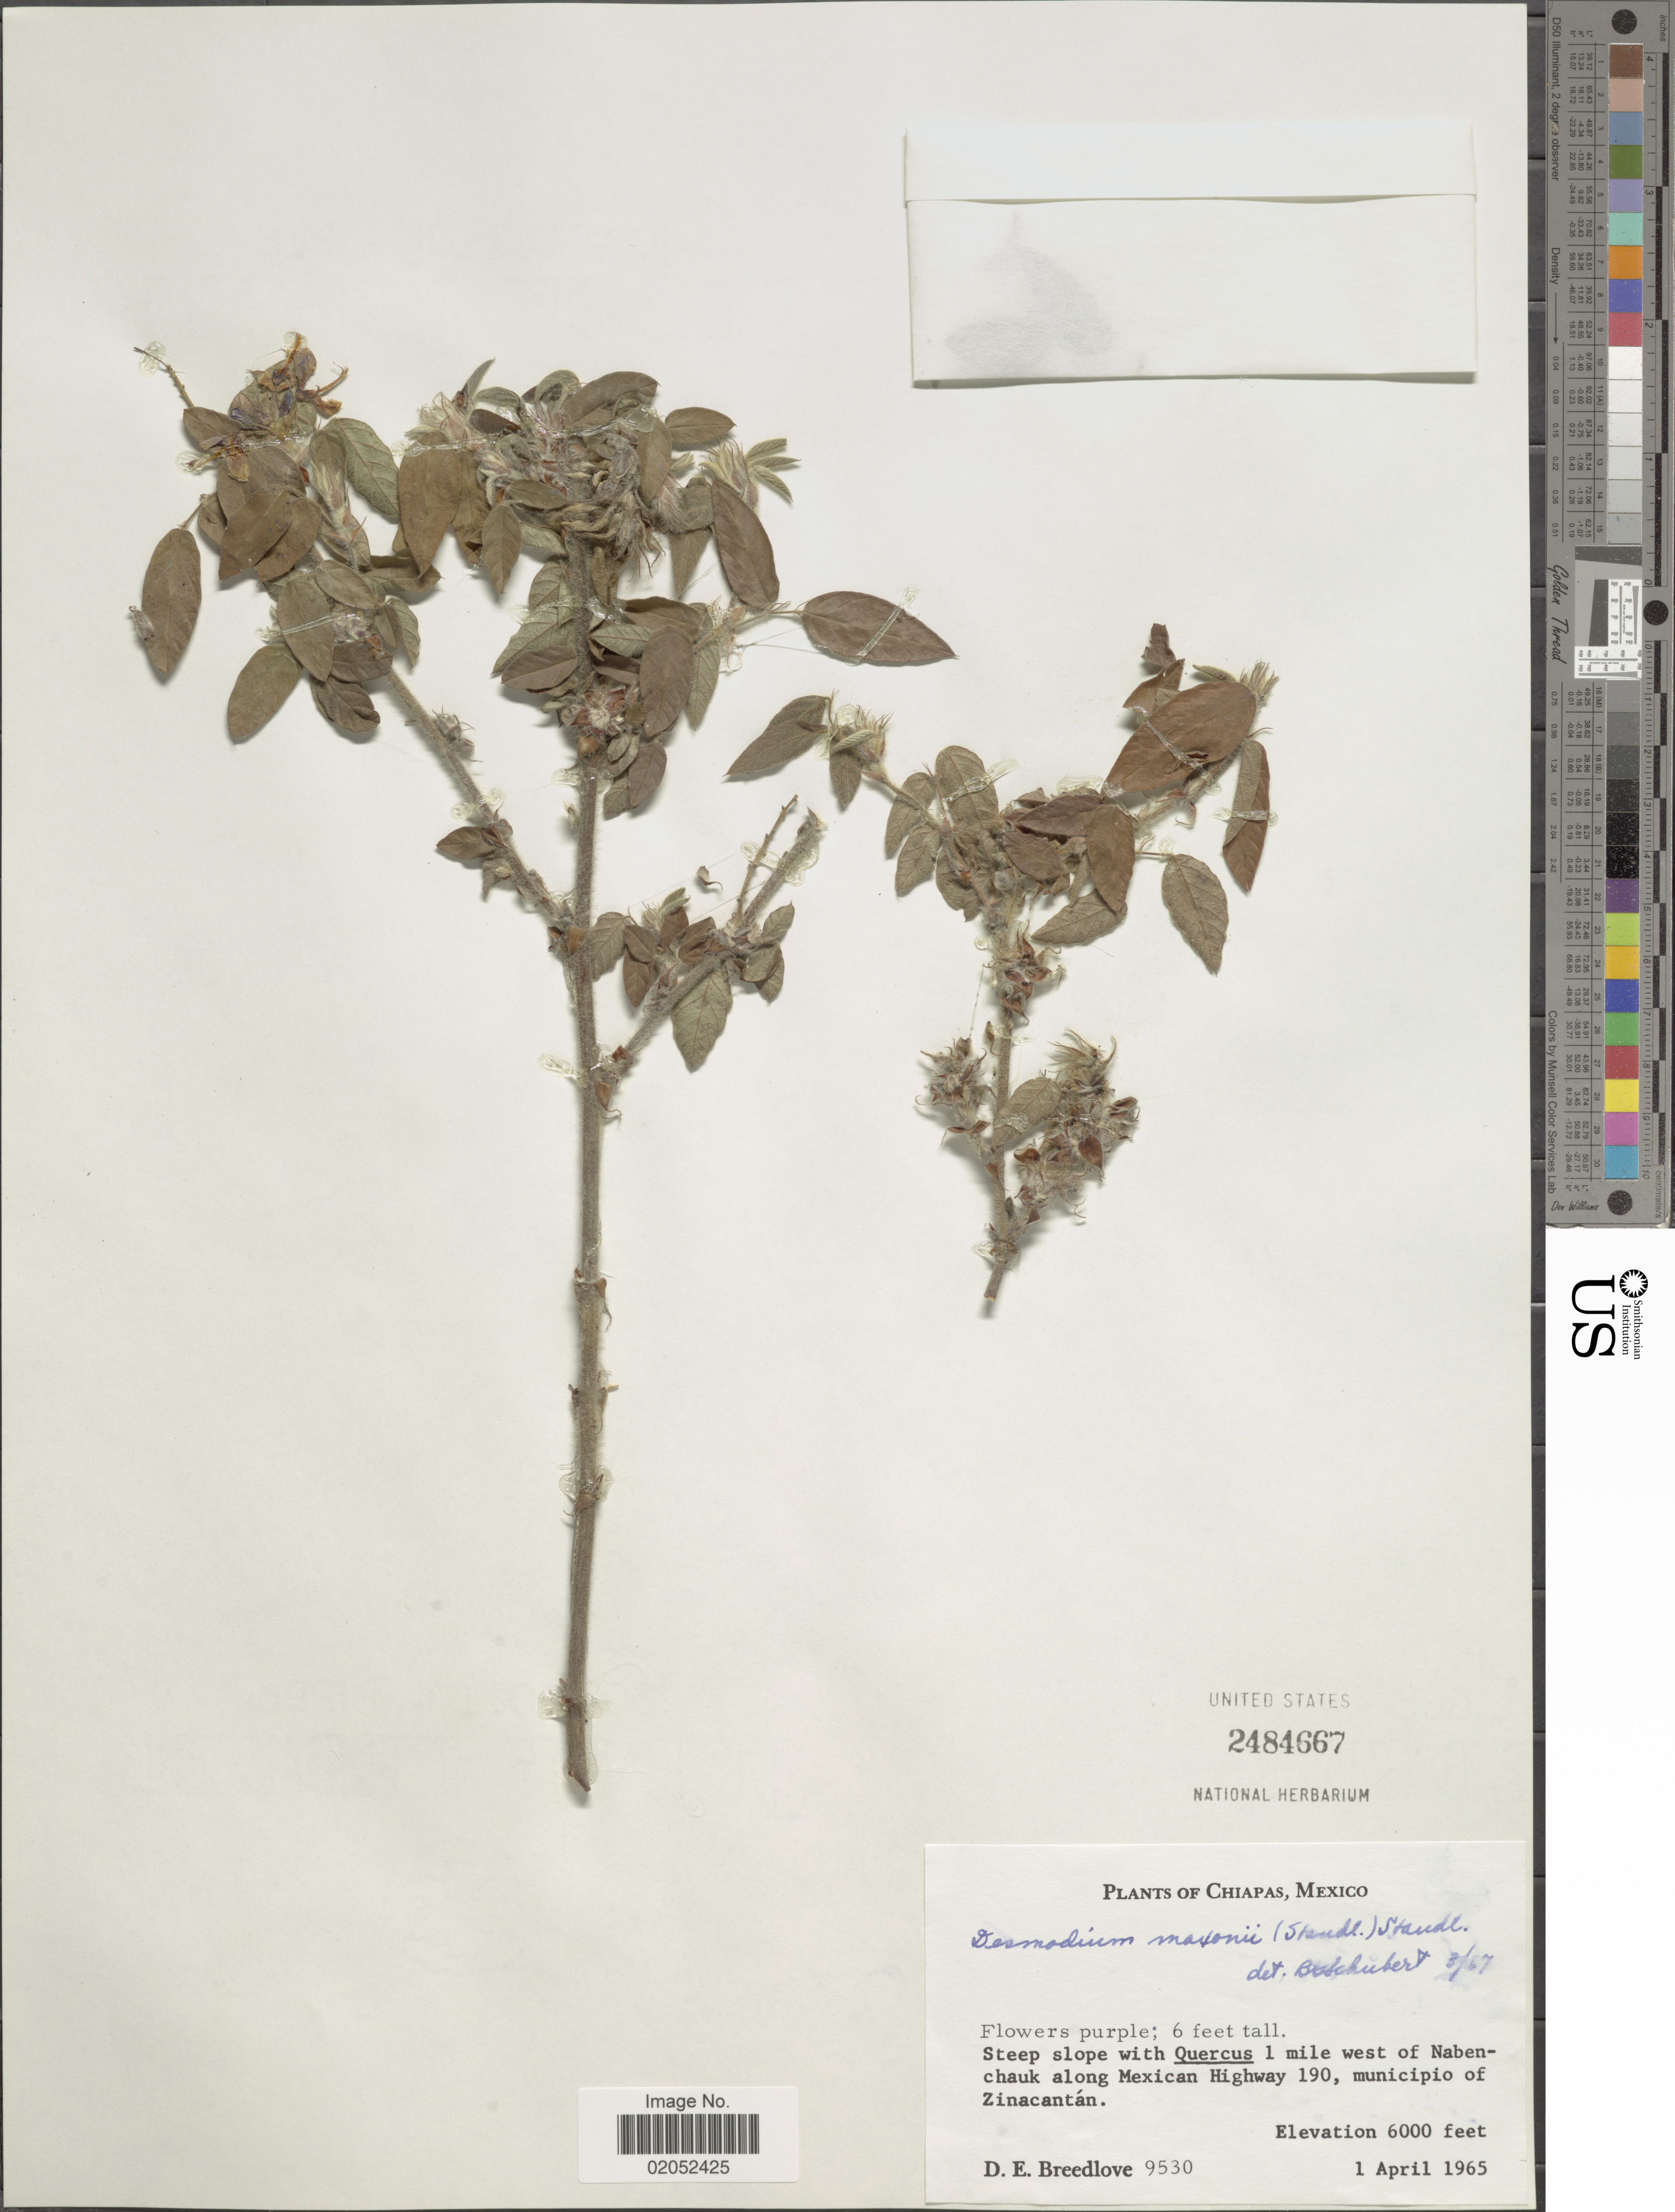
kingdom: Plantae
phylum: Tracheophyta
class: Magnoliopsida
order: Fabales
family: Fabaceae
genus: Desmodium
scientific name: Desmodium maxonii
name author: (Standl.) Standl.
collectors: D. E. Breedlove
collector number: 9530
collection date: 1965-04-01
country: Mexico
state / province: Chiapas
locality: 1 mile west of Nabenchauk along Mexican Highway 190, municipio of Zinacantan.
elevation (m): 1829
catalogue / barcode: US 2484667